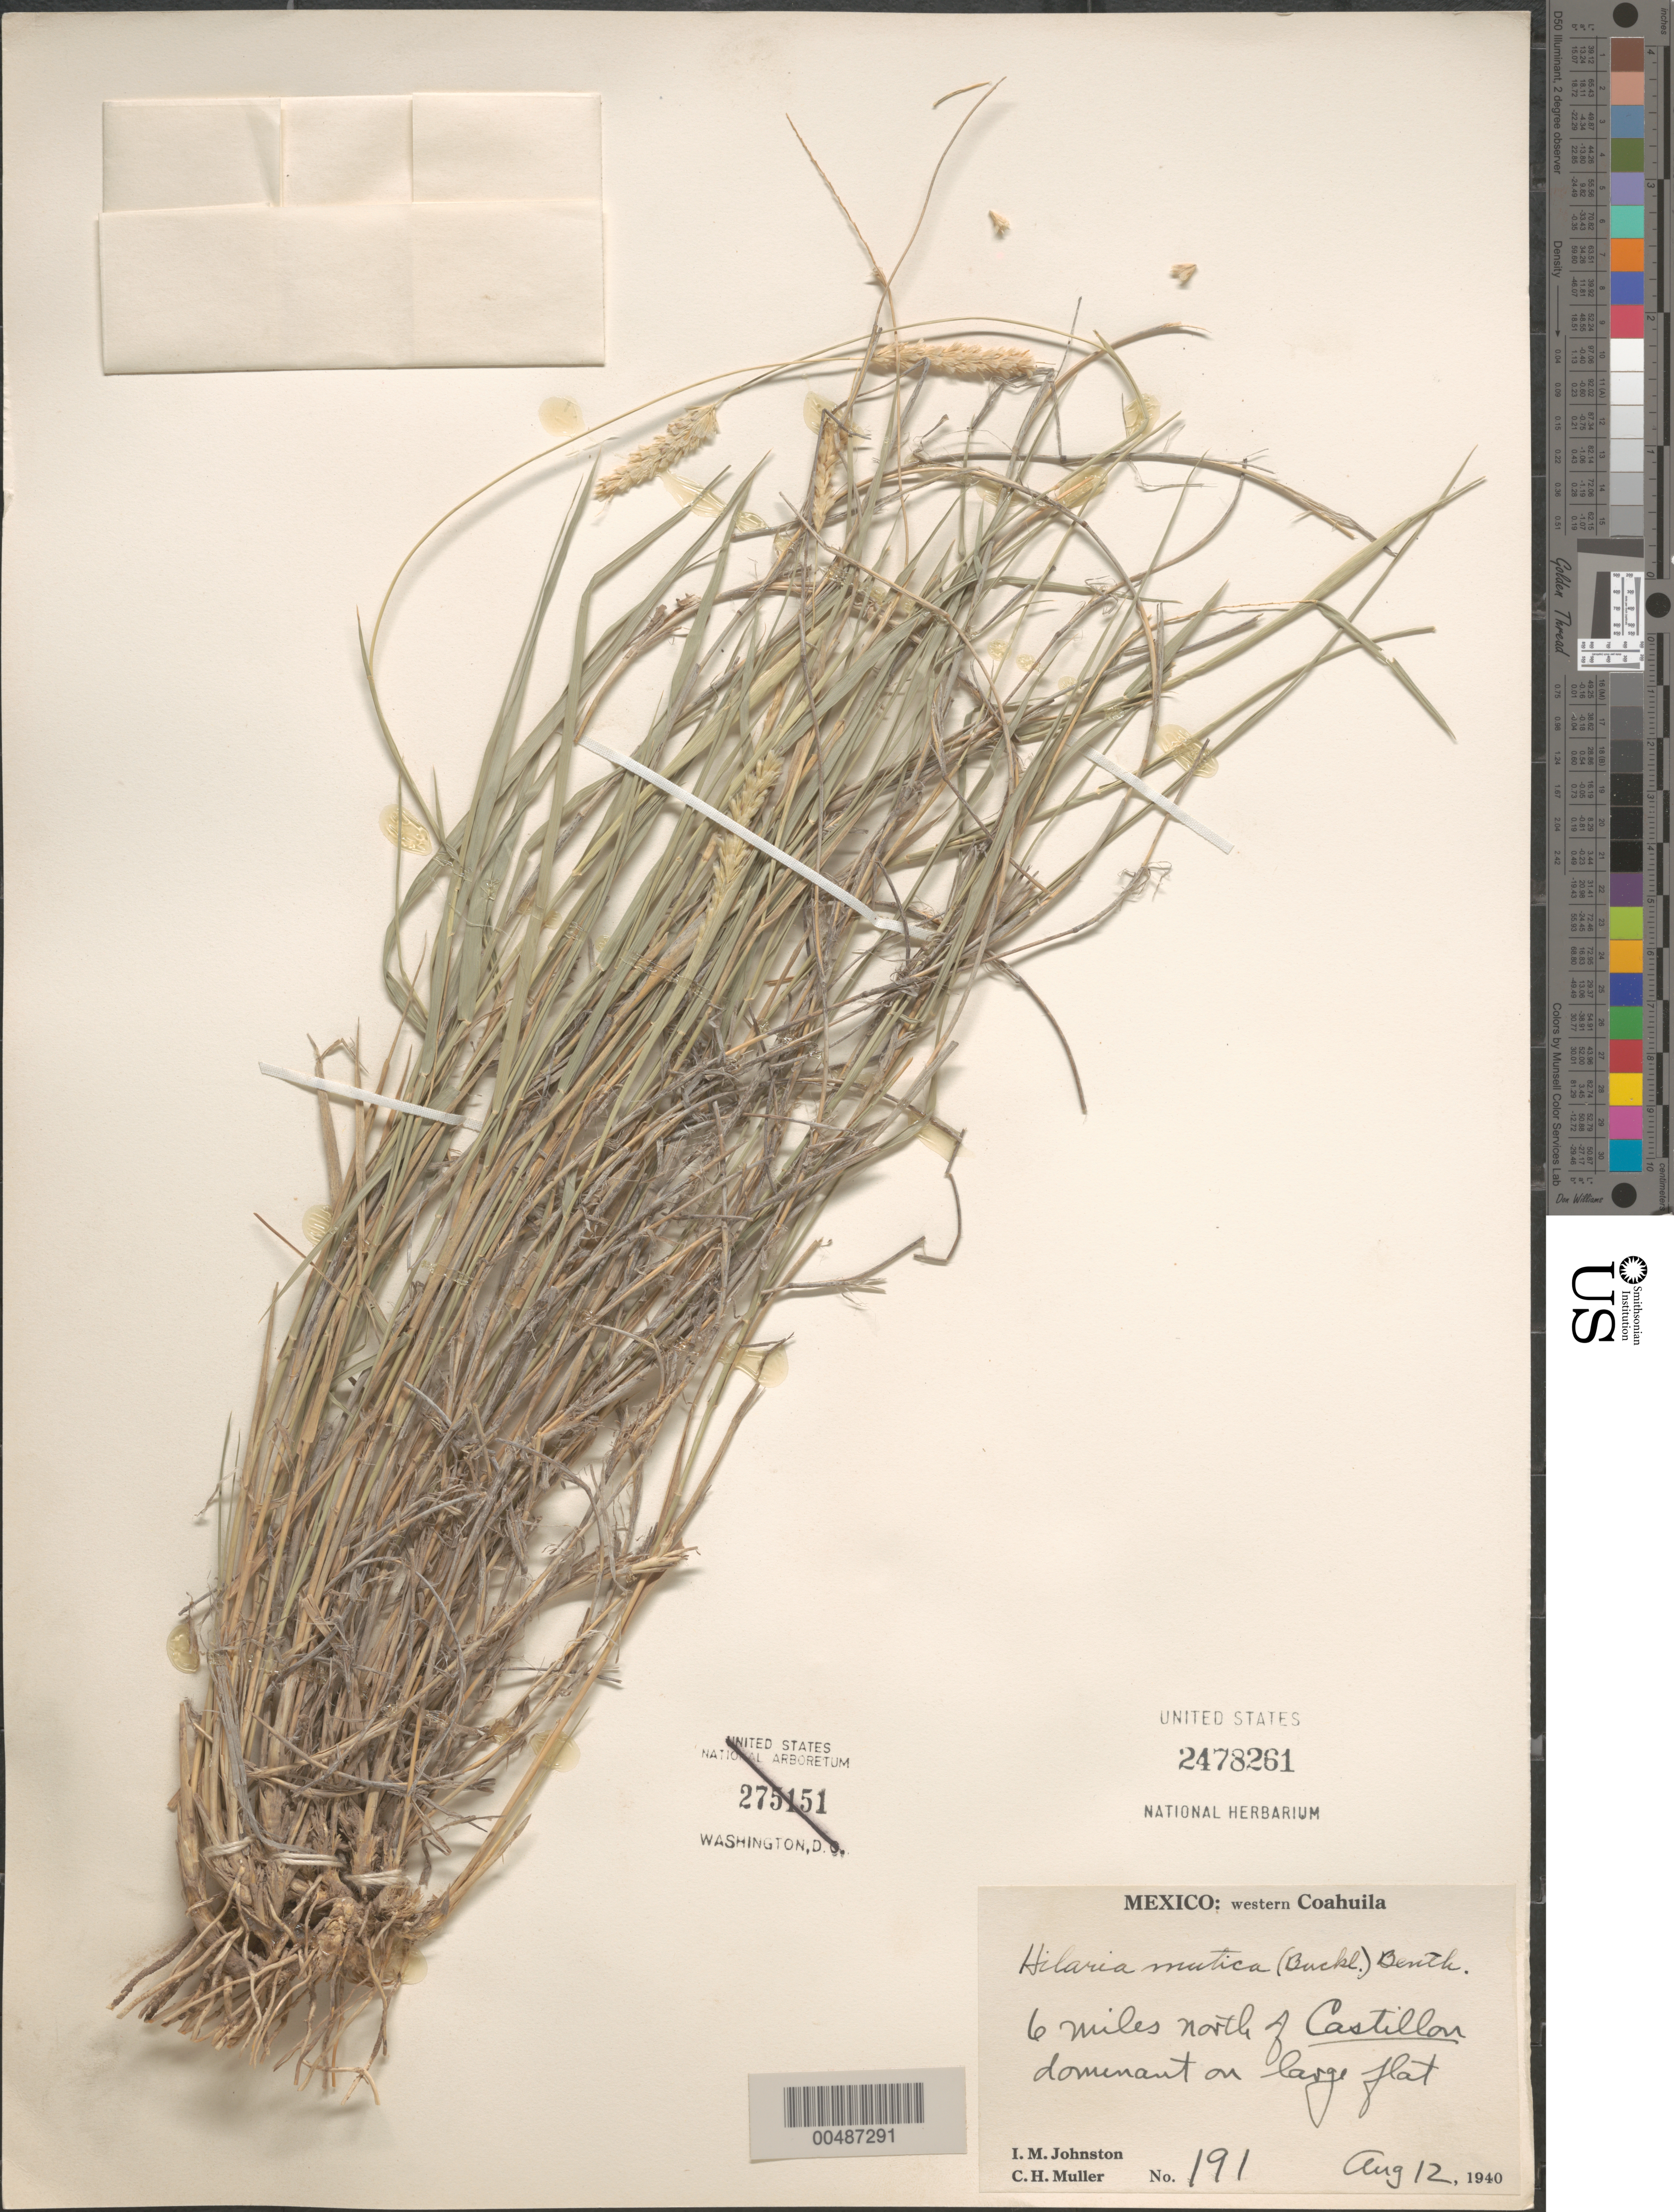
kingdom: Plantae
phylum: Tracheophyta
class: Liliopsida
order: Poales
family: Poaceae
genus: Hilaria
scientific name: Hilaria mutica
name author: (Buckley) Benth.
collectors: I.M. Johnston & C. H. Müller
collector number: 191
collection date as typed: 12 Aug 1940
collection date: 1940-08-12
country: Mexico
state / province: Coahuila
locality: W Coahuila, 6 mi N of Castillon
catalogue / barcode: US 2478261